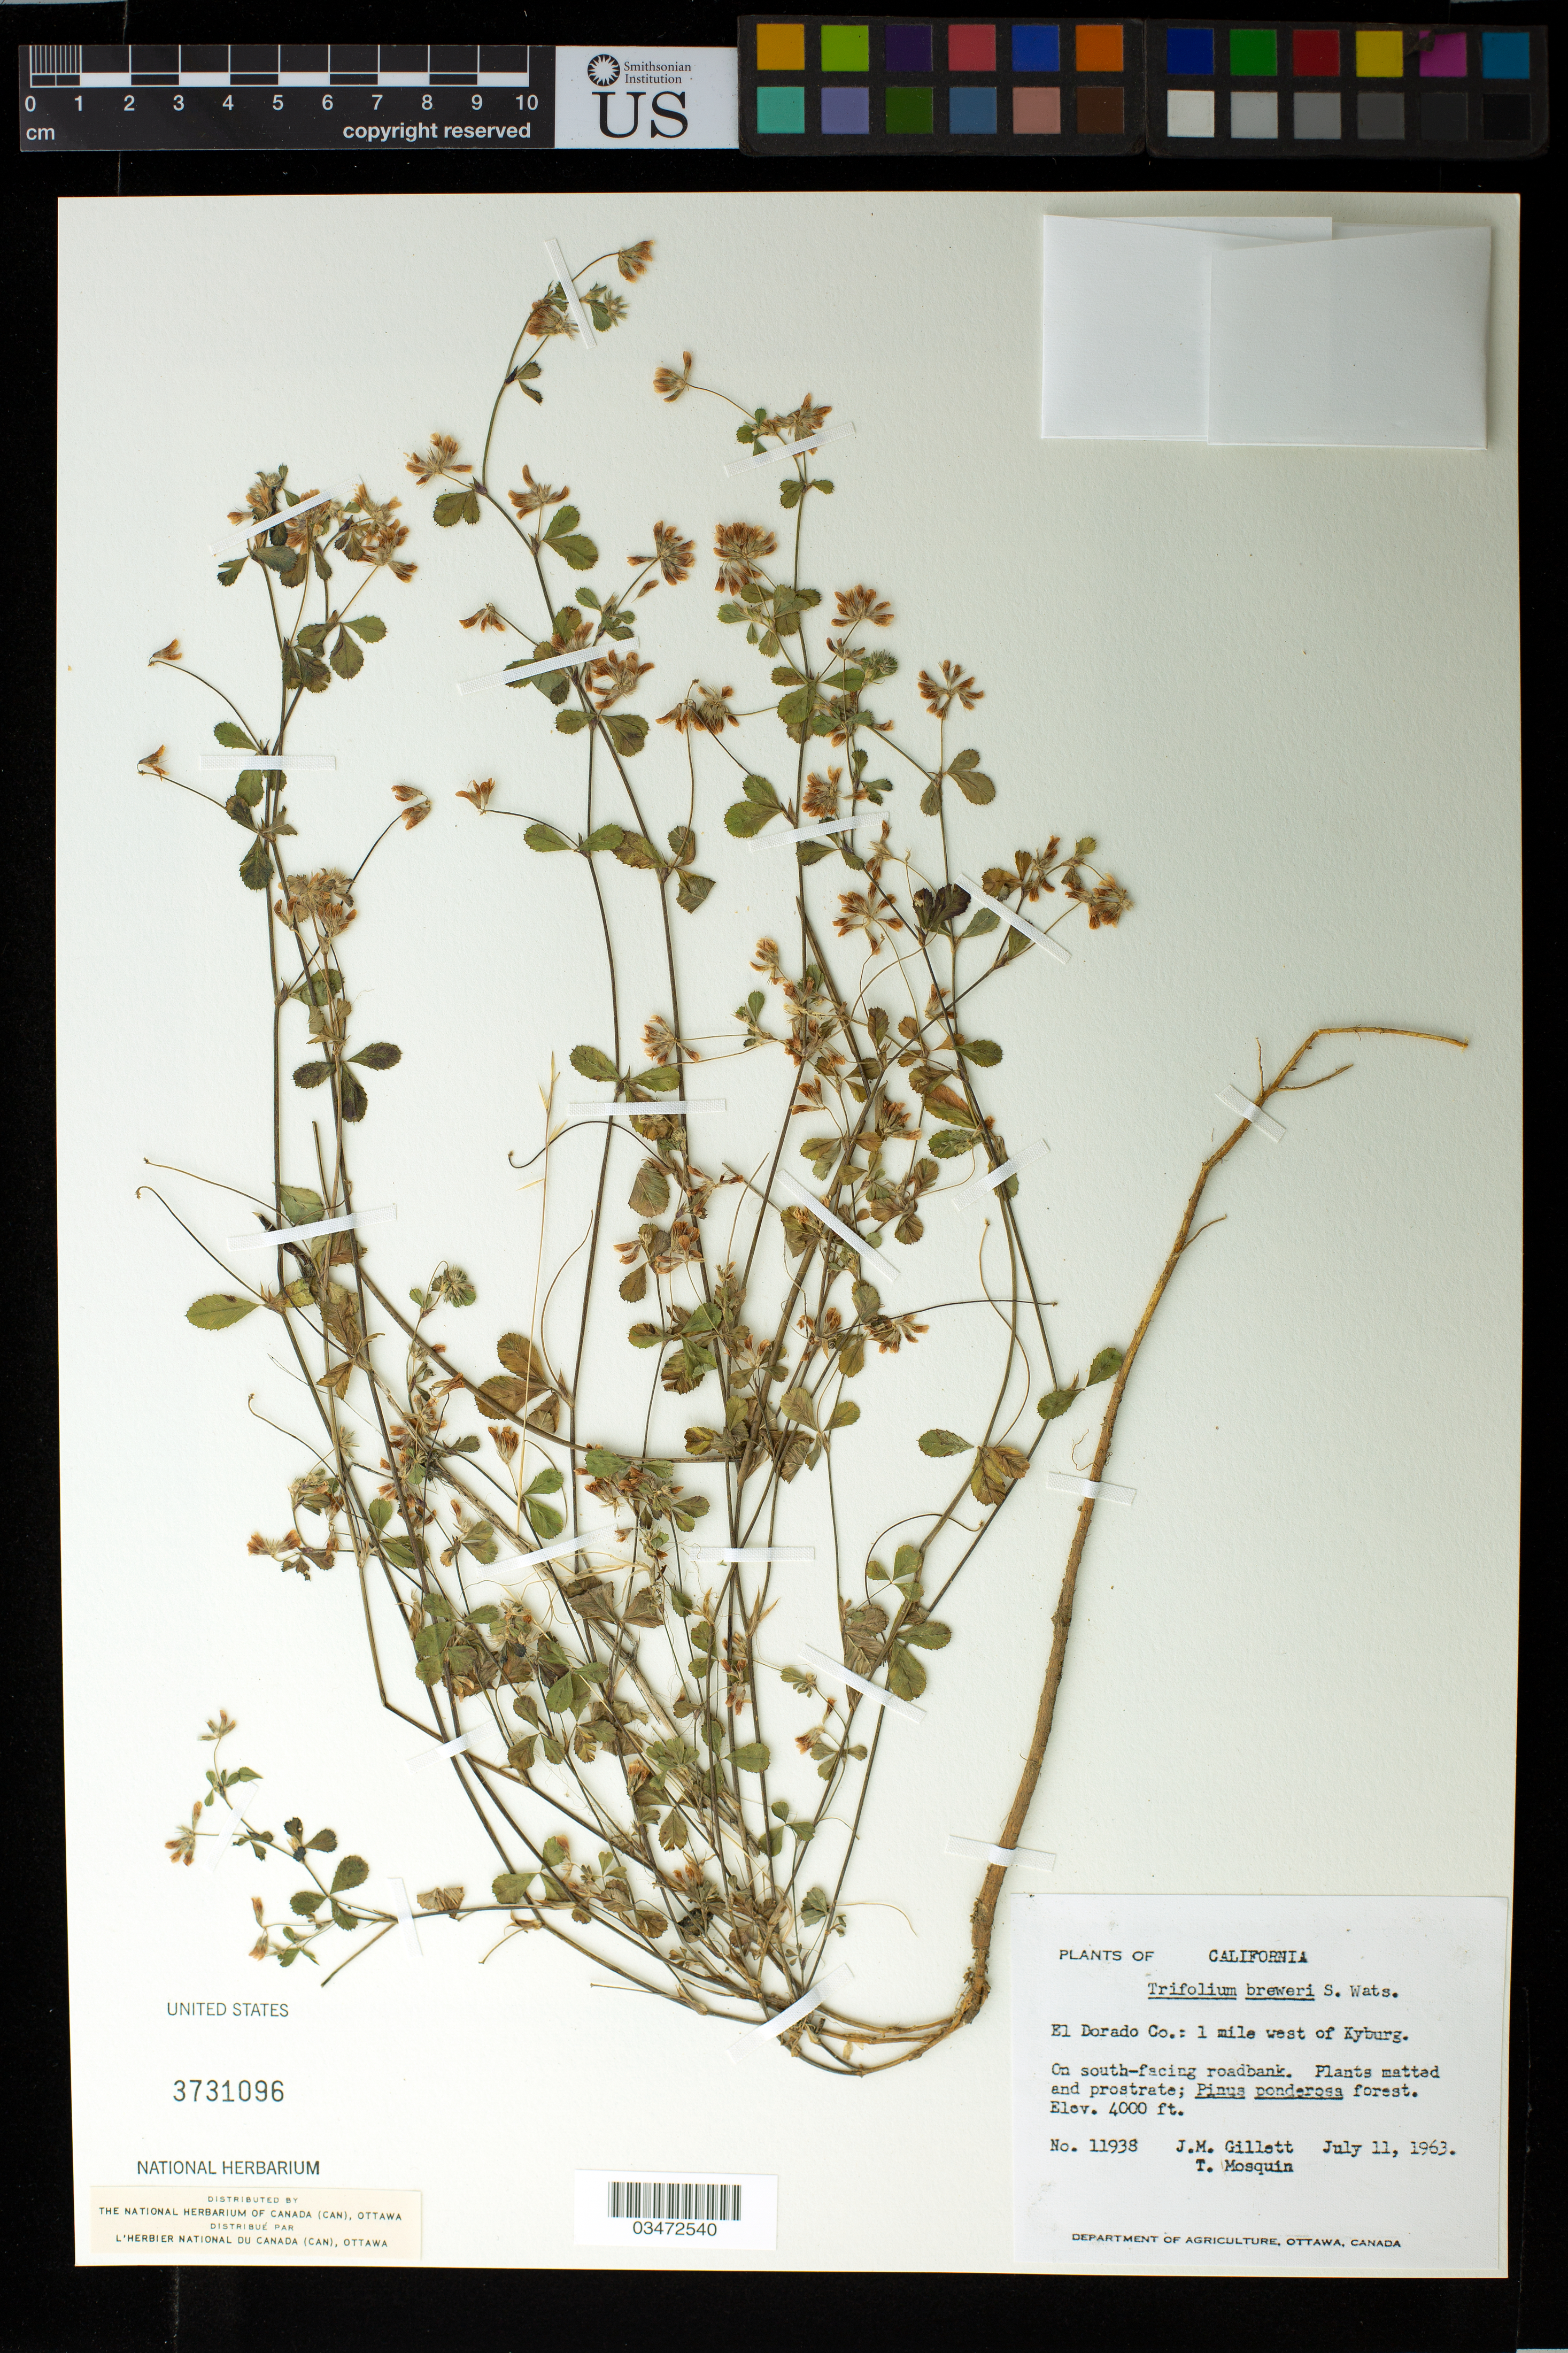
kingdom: Plantae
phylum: Tracheophyta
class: Magnoliopsida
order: Fabales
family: Fabaceae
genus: Trifolium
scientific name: Trifolium breweri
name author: S. Watson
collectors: J. Gillett & T. Mosquin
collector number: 11938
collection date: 1963-07-11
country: United States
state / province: California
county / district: El Dorado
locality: El Dorado Co.: 1 mile west of Kyburg.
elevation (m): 1219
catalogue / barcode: US 3731096